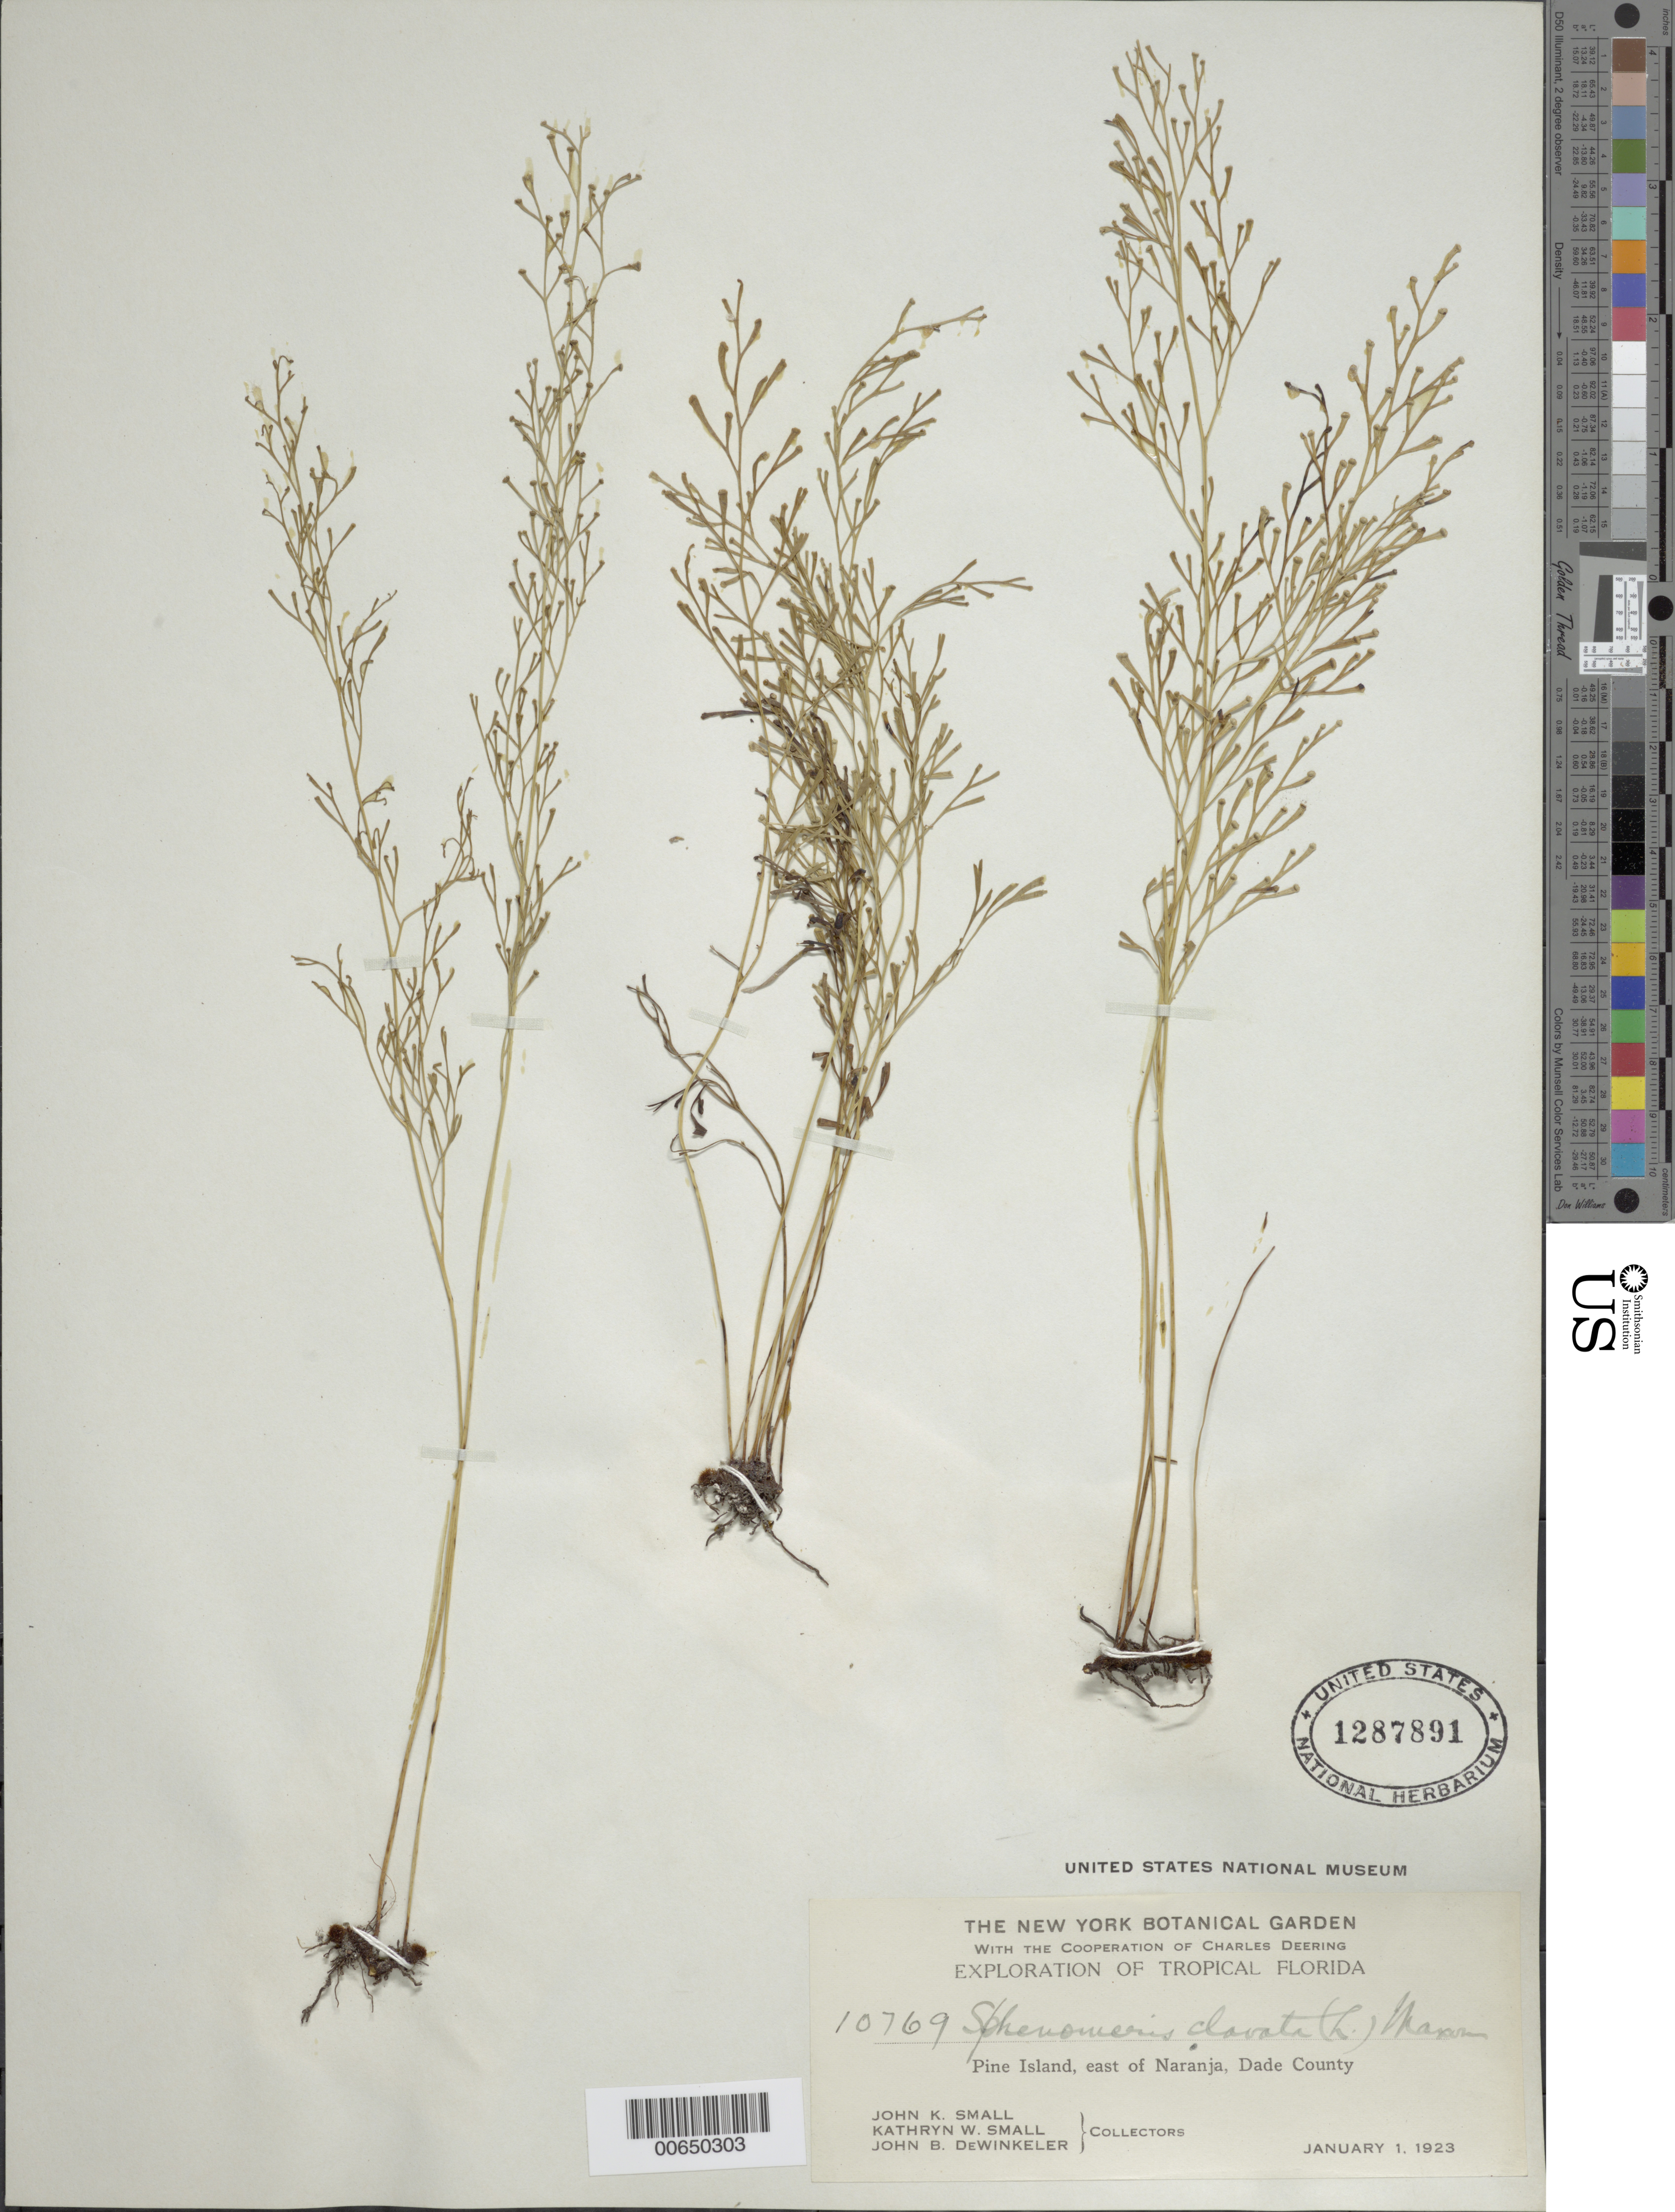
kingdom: Plantae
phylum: Tracheophyta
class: Polypodiopsida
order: Polypodiales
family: Lindsaeaceae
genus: Sphenomeris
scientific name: Sphenomeris clavata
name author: (L.) Maxon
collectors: J. K. Small, K. Small & J. DeWinkeler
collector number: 10769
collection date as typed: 01 Jan 1923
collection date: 1923-01-01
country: United States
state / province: Florida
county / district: Dade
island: Pine Island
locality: E of Naranja.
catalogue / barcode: US 1287891